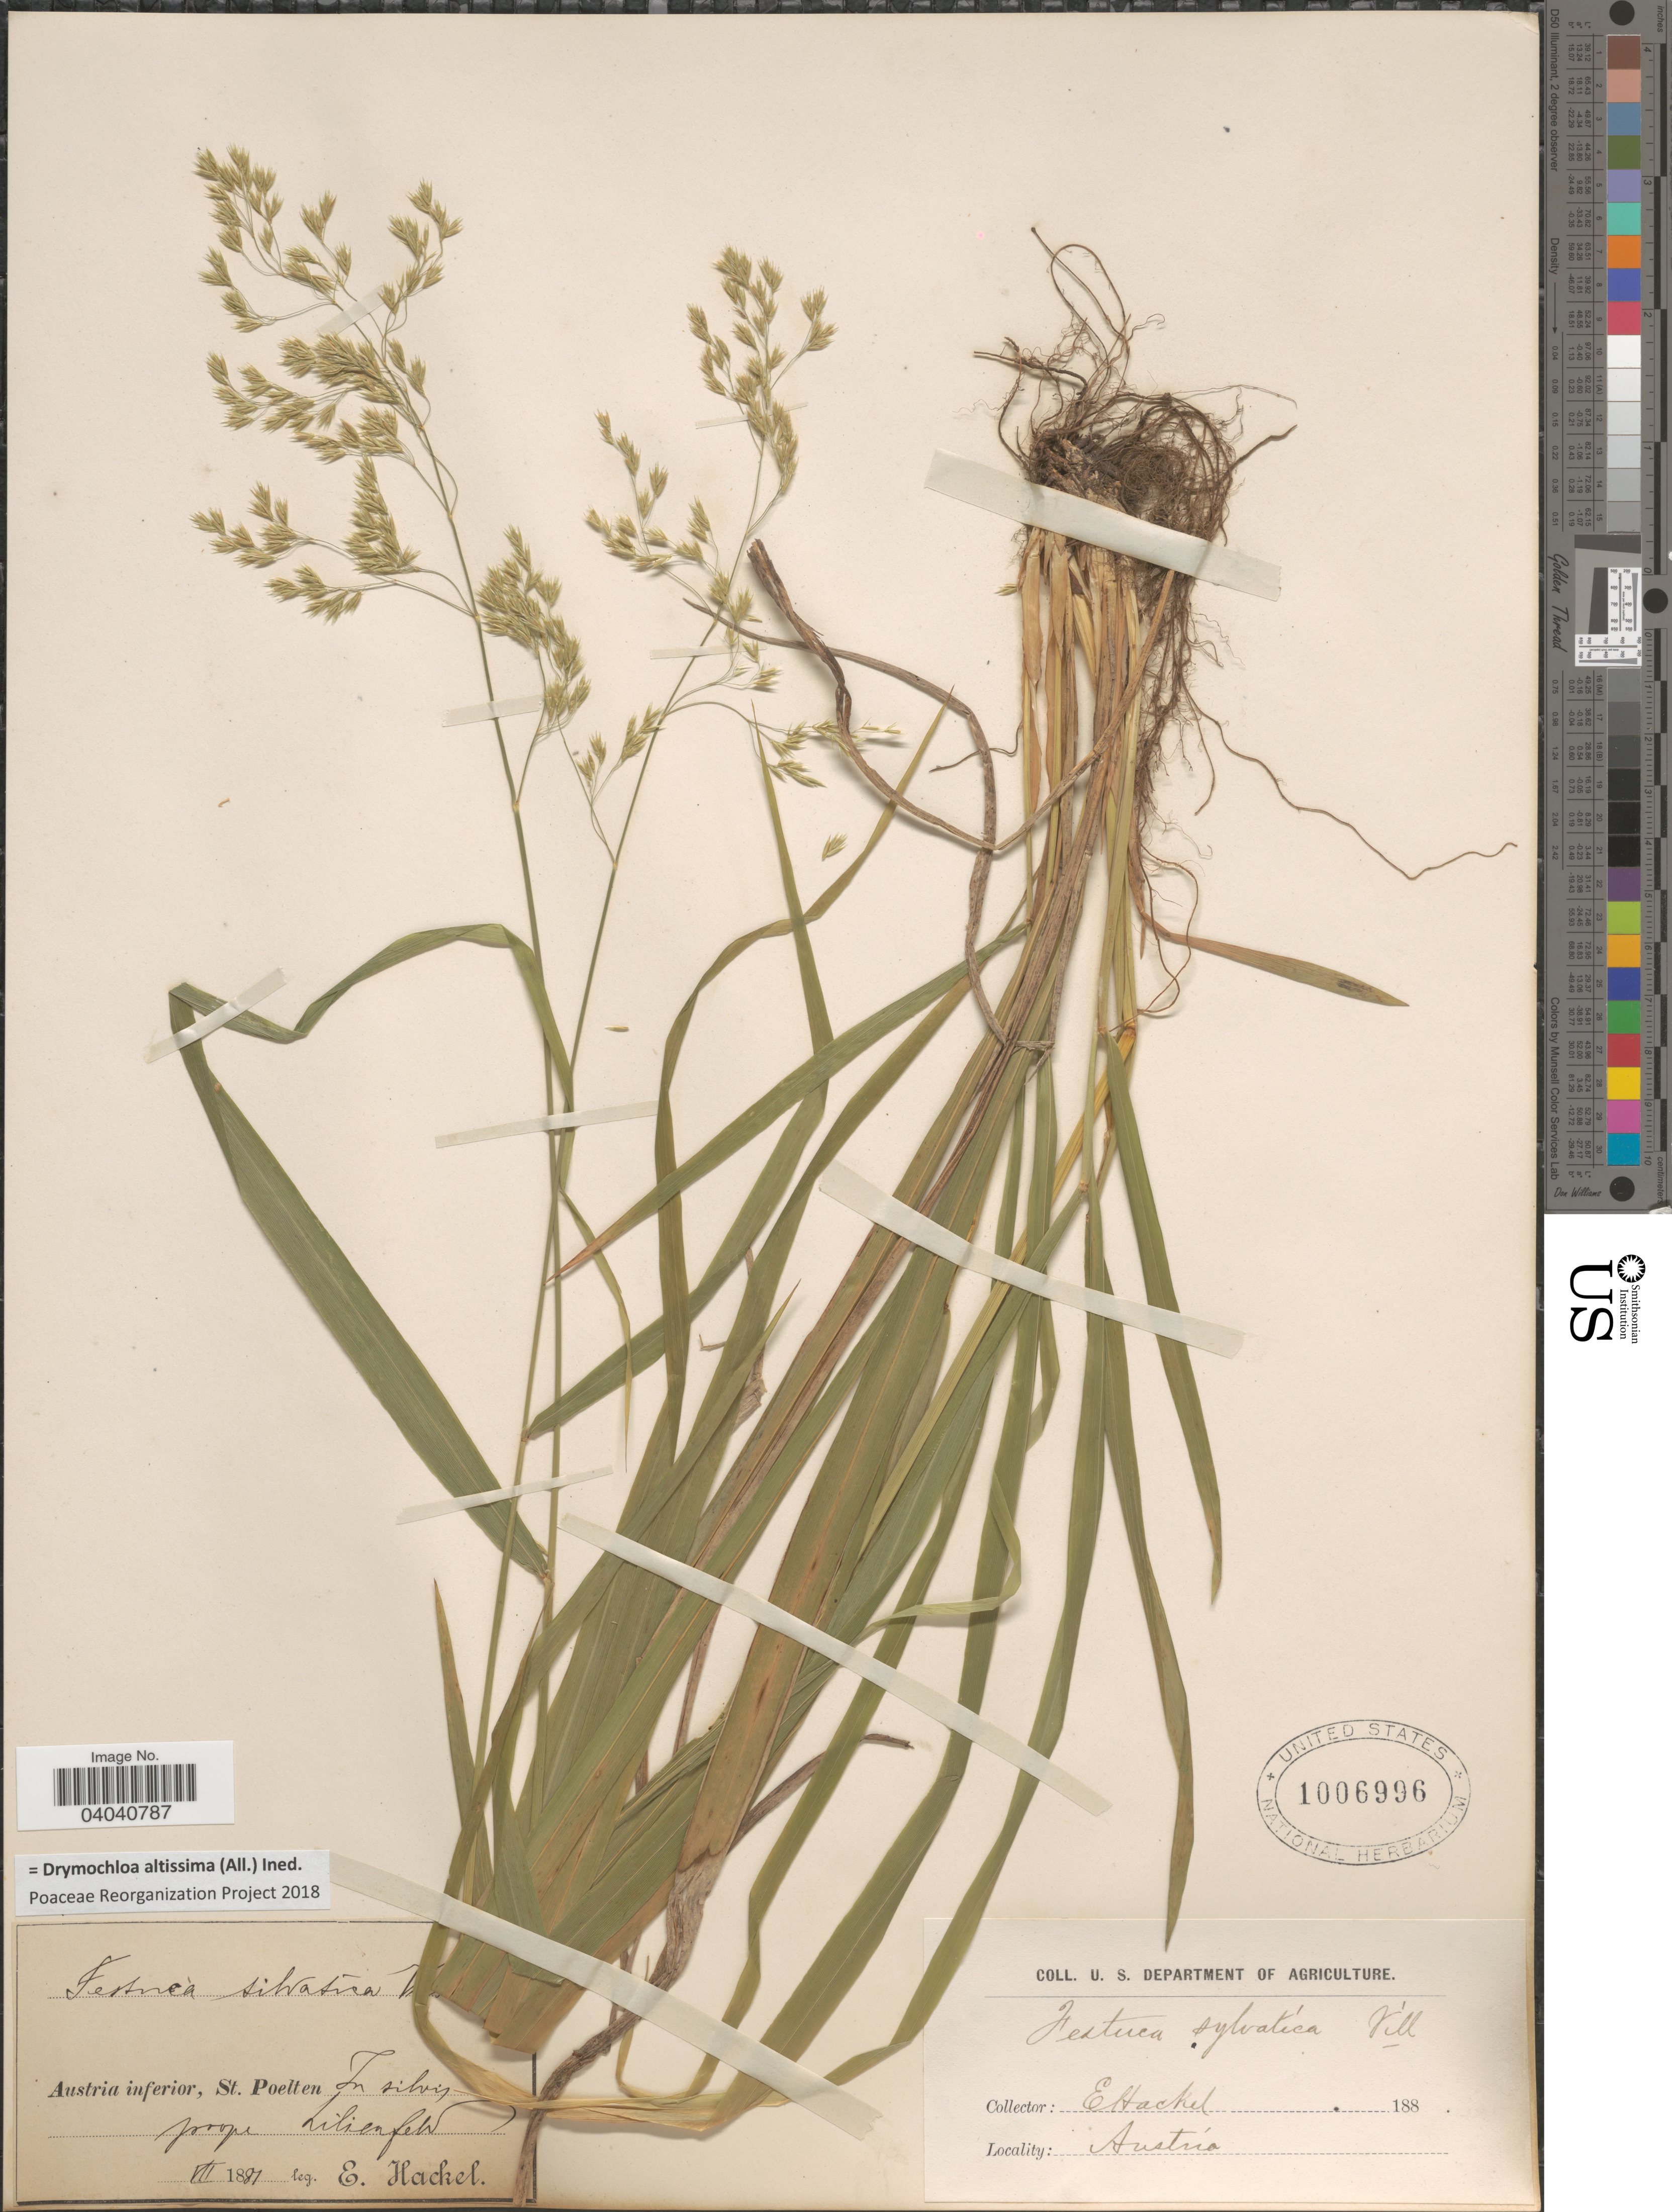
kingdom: Plantae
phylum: Tracheophyta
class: Liliopsida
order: Poales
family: Poaceae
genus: Drymochloa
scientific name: Drymochloa altissima (All.) ined.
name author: (All.)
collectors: E. Hackel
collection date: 1887-07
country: Austria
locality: Austria inferior, St. Poelten In silvis prope Lilienfels.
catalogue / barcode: US 1006996